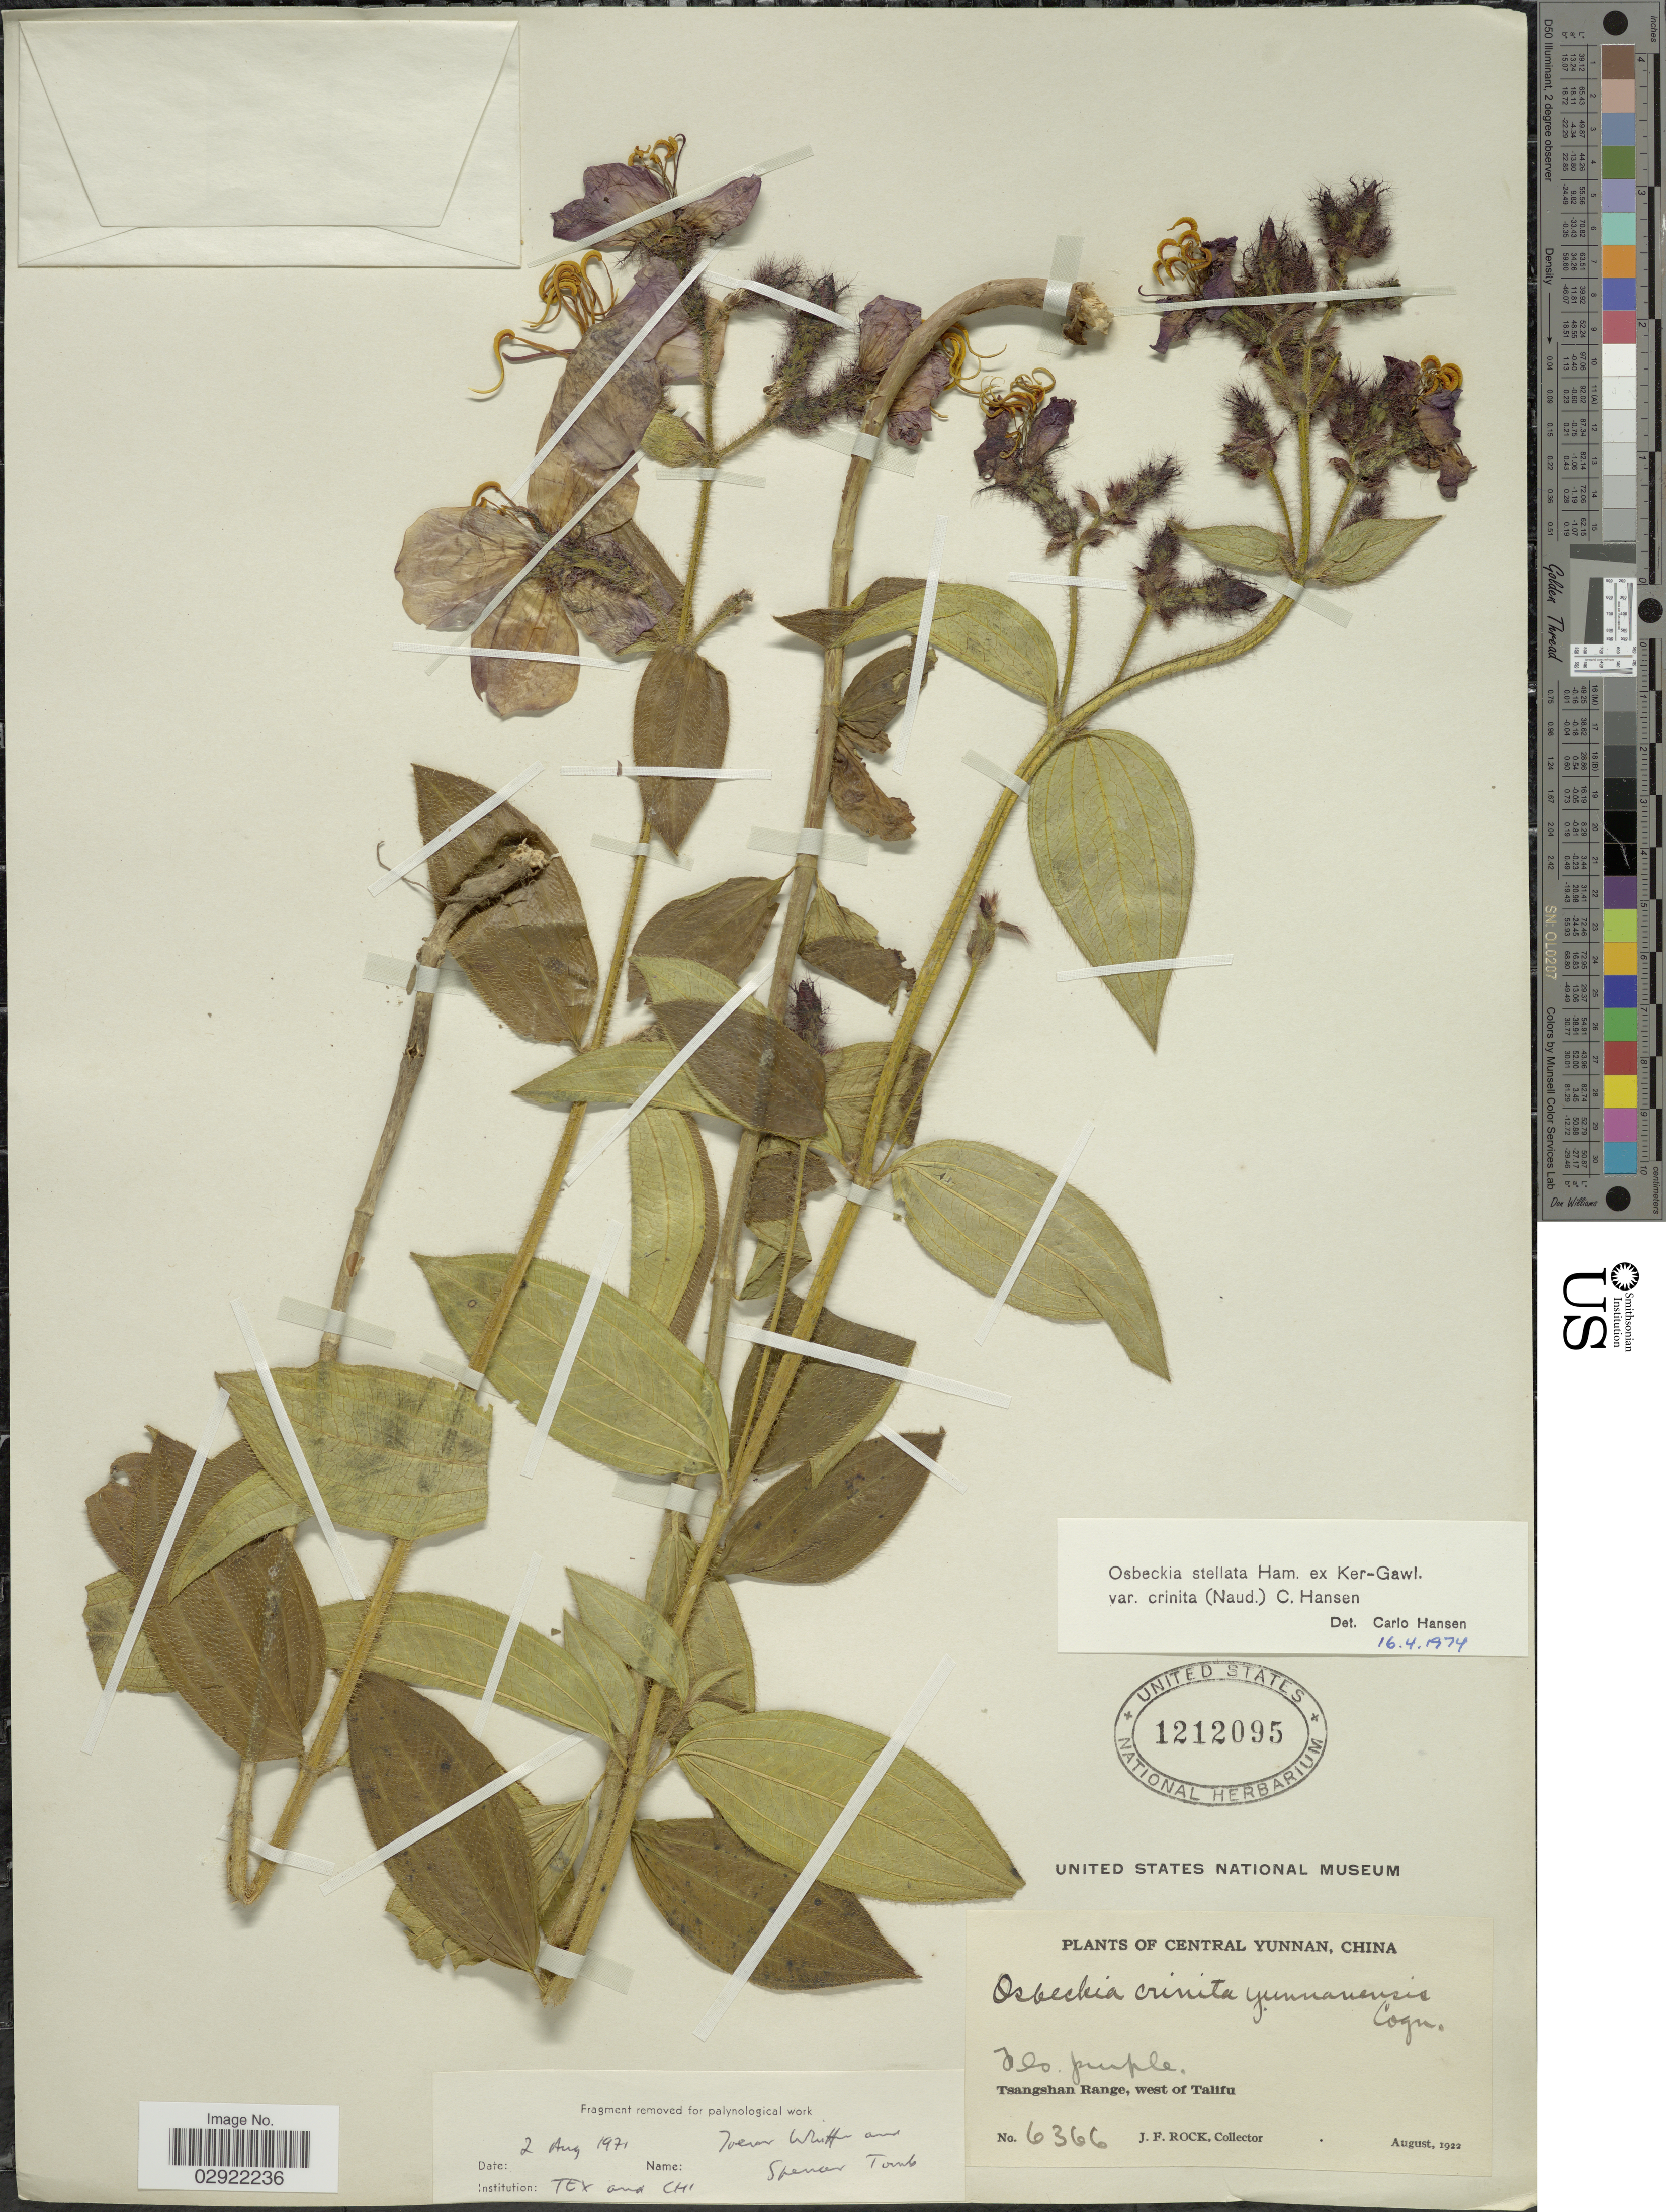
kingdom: Plantae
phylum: Tracheophyta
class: Magnoliopsida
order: Myrtales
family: Melastomataceae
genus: Osbeckia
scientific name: Osbeckia stellata var. crinita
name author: (Benth. ex Naudin) C.Hansen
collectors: J. Rock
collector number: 6366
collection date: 1922-08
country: China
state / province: Yunnan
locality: Central Yunnan. Tsangshan Range, west of Talifu.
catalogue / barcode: US 1212095